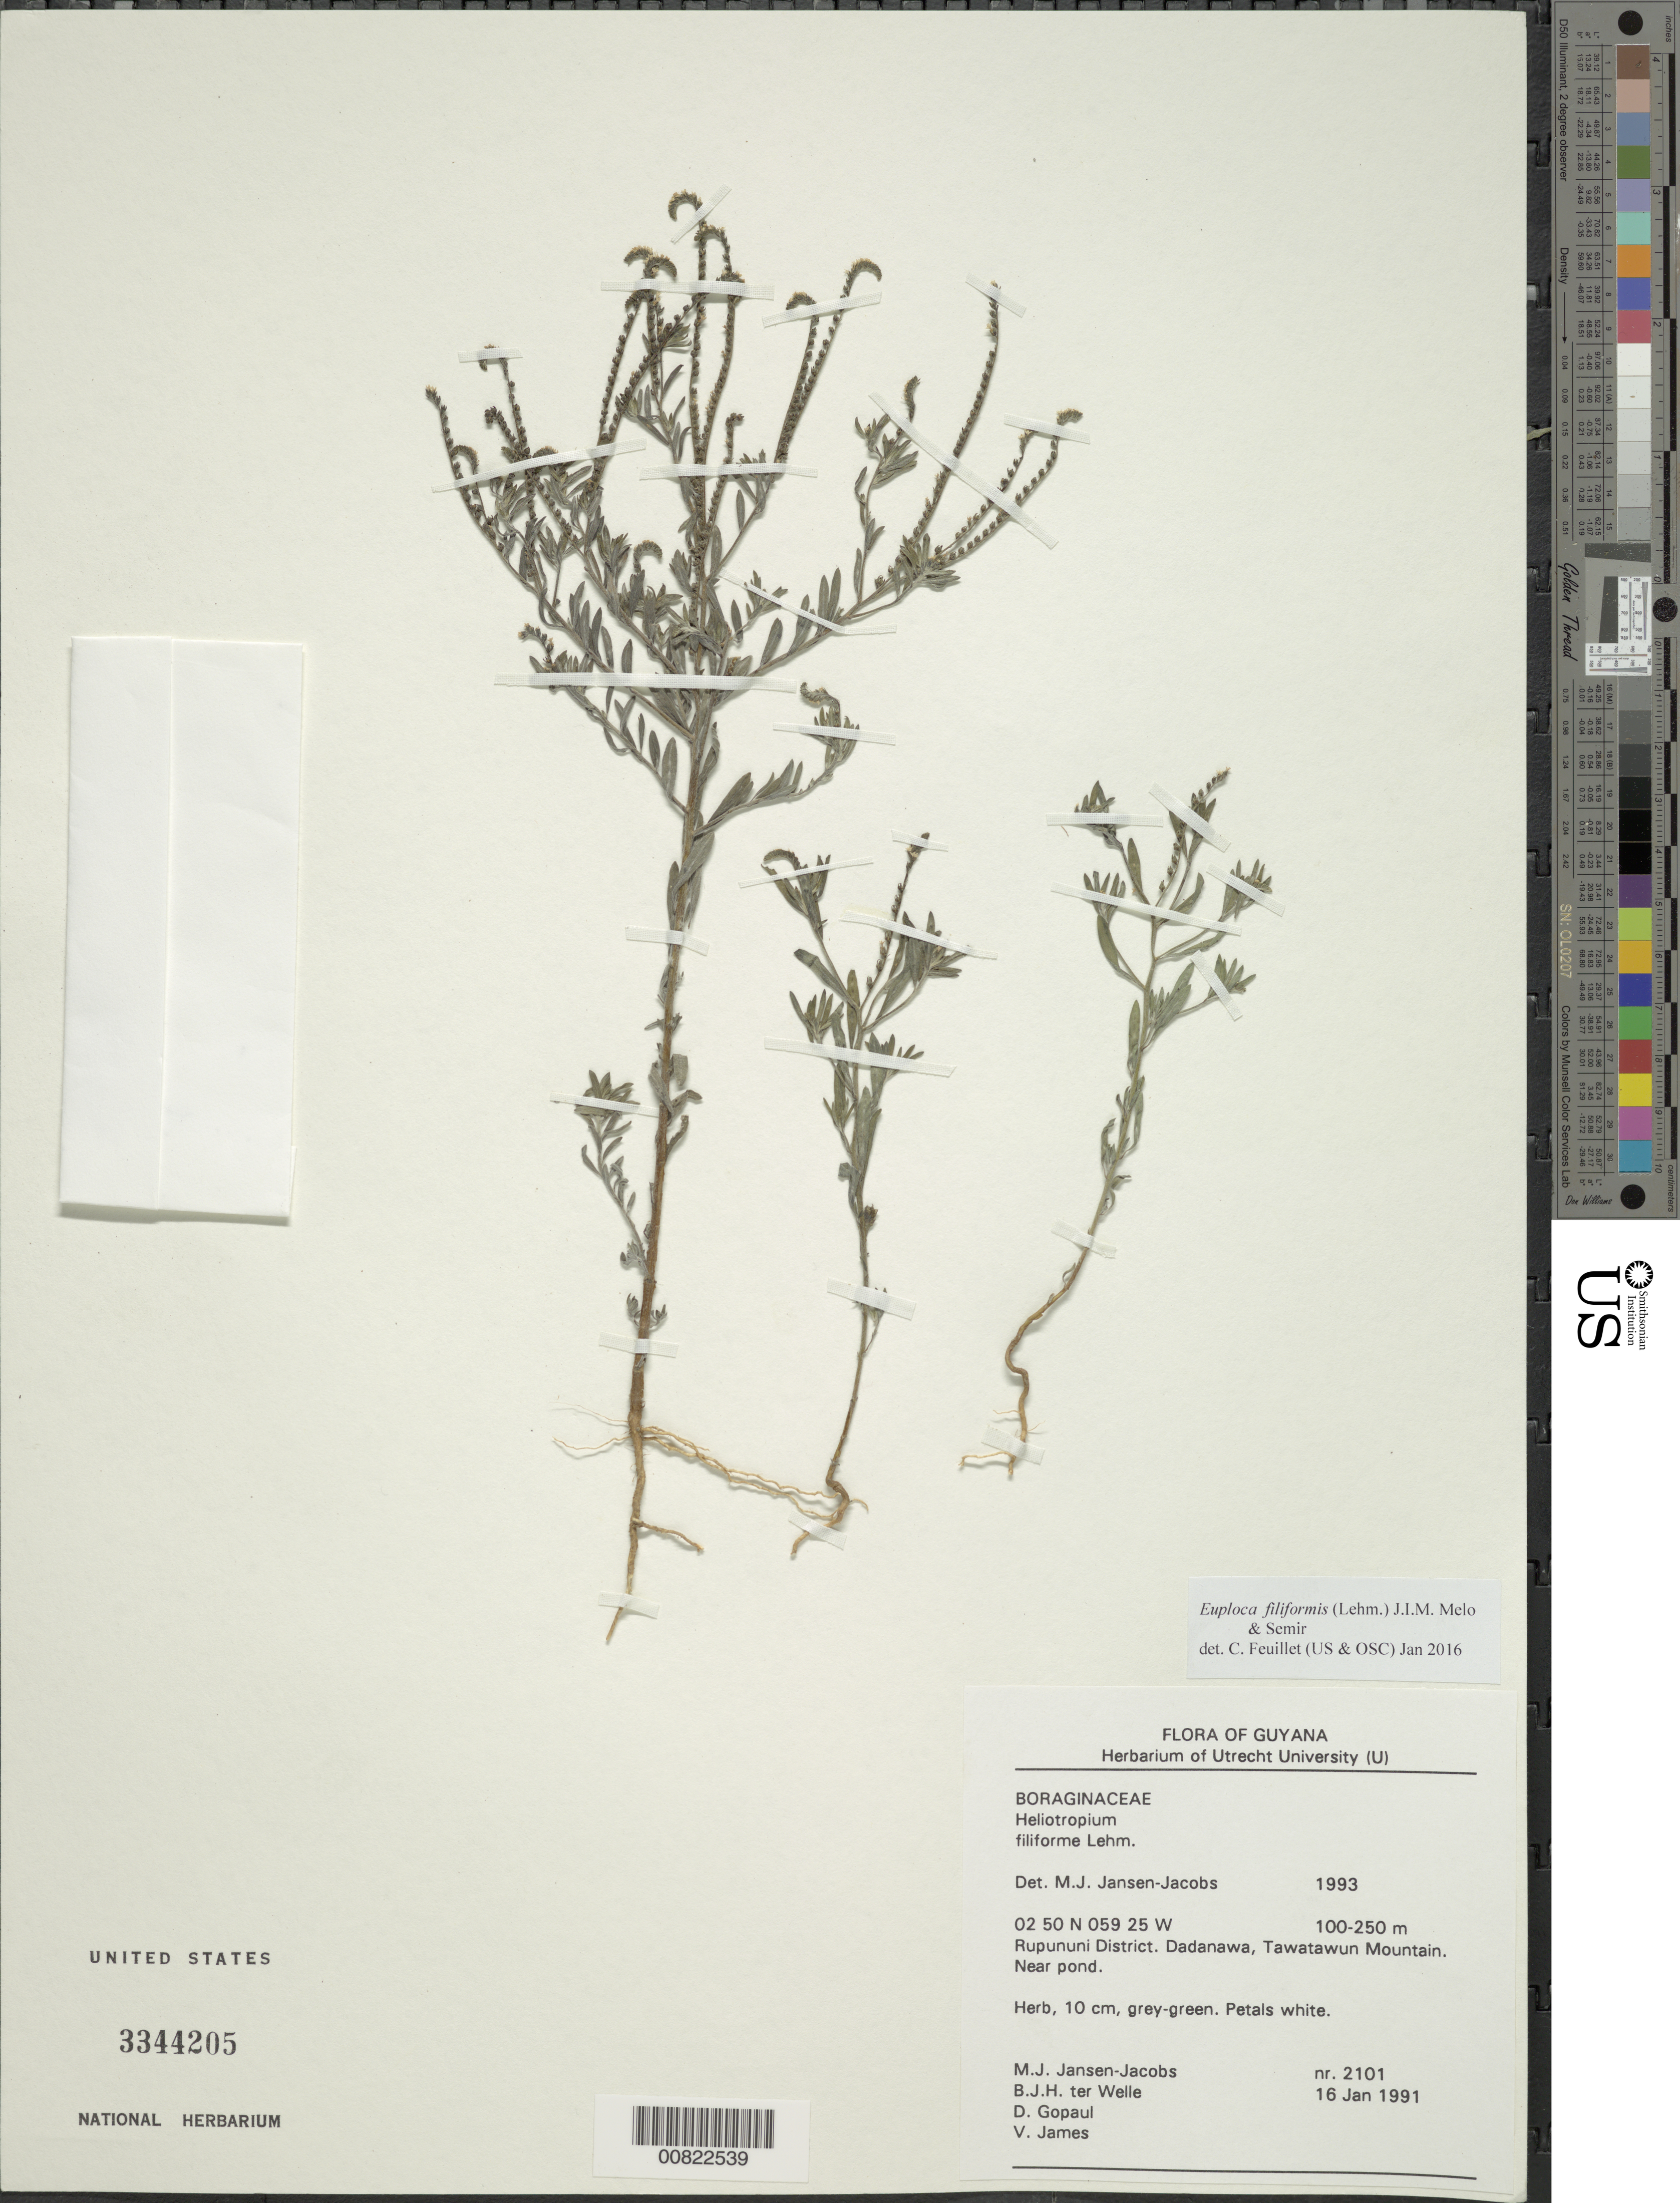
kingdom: Plantae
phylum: Tracheophyta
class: Magnoliopsida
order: Boraginales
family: Heliotropiaceae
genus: Euploca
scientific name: Euploca filiformis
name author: (Lehm.) J.I.M. Melo & Semir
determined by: Feuillet, C.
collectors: M. J. Jansen-Jacobs, B. Welle, D. Gopaul & V. James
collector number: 2101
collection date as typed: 16-Jan-91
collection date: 1991-01-16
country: Guyana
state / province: U. Takutu-U. Essequibo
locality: Tawatawun Mountain, Dadanawa, Rupununi District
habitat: Near pond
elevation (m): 100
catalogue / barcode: US 3344205